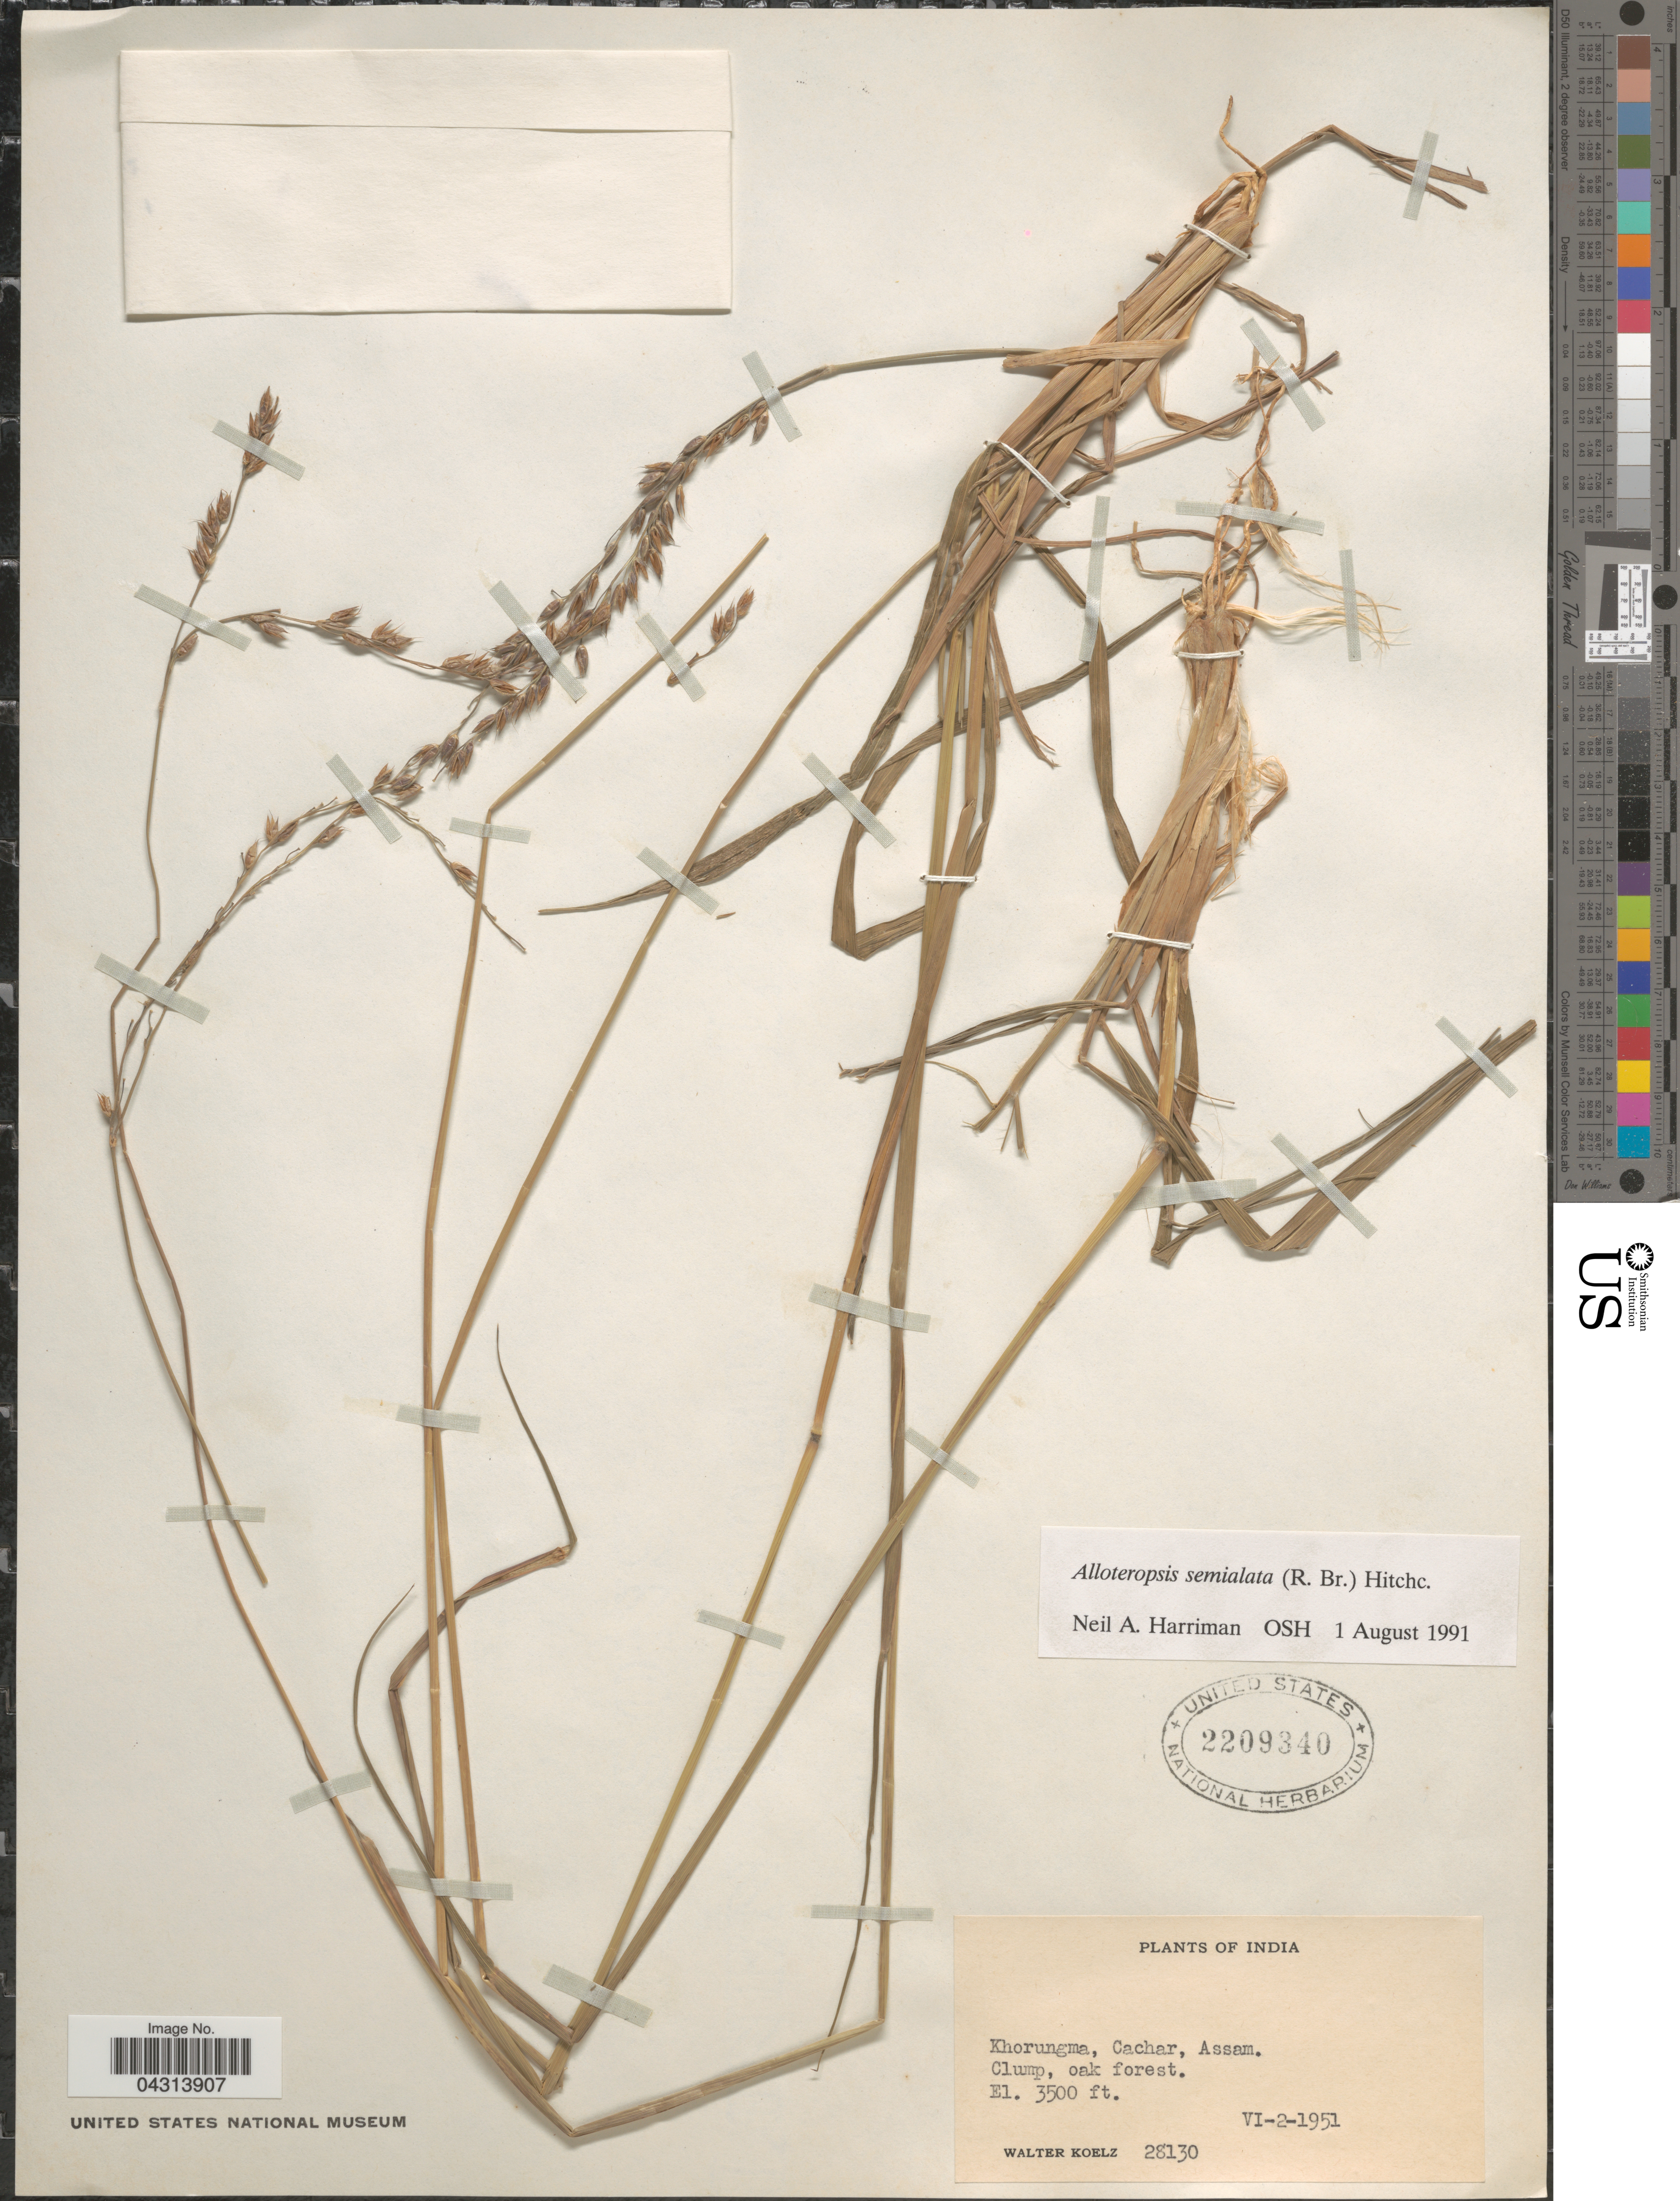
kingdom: Plantae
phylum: Tracheophyta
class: Liliopsida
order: Poales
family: Poaceae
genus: Alloteropsis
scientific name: Alloteropsis semialata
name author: (R. Br.) Hitchc.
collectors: W. N. Koelz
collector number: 28130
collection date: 1951-06-02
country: India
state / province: Assam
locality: Khorungma, Cachar.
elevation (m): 1067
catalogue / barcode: US 2209340